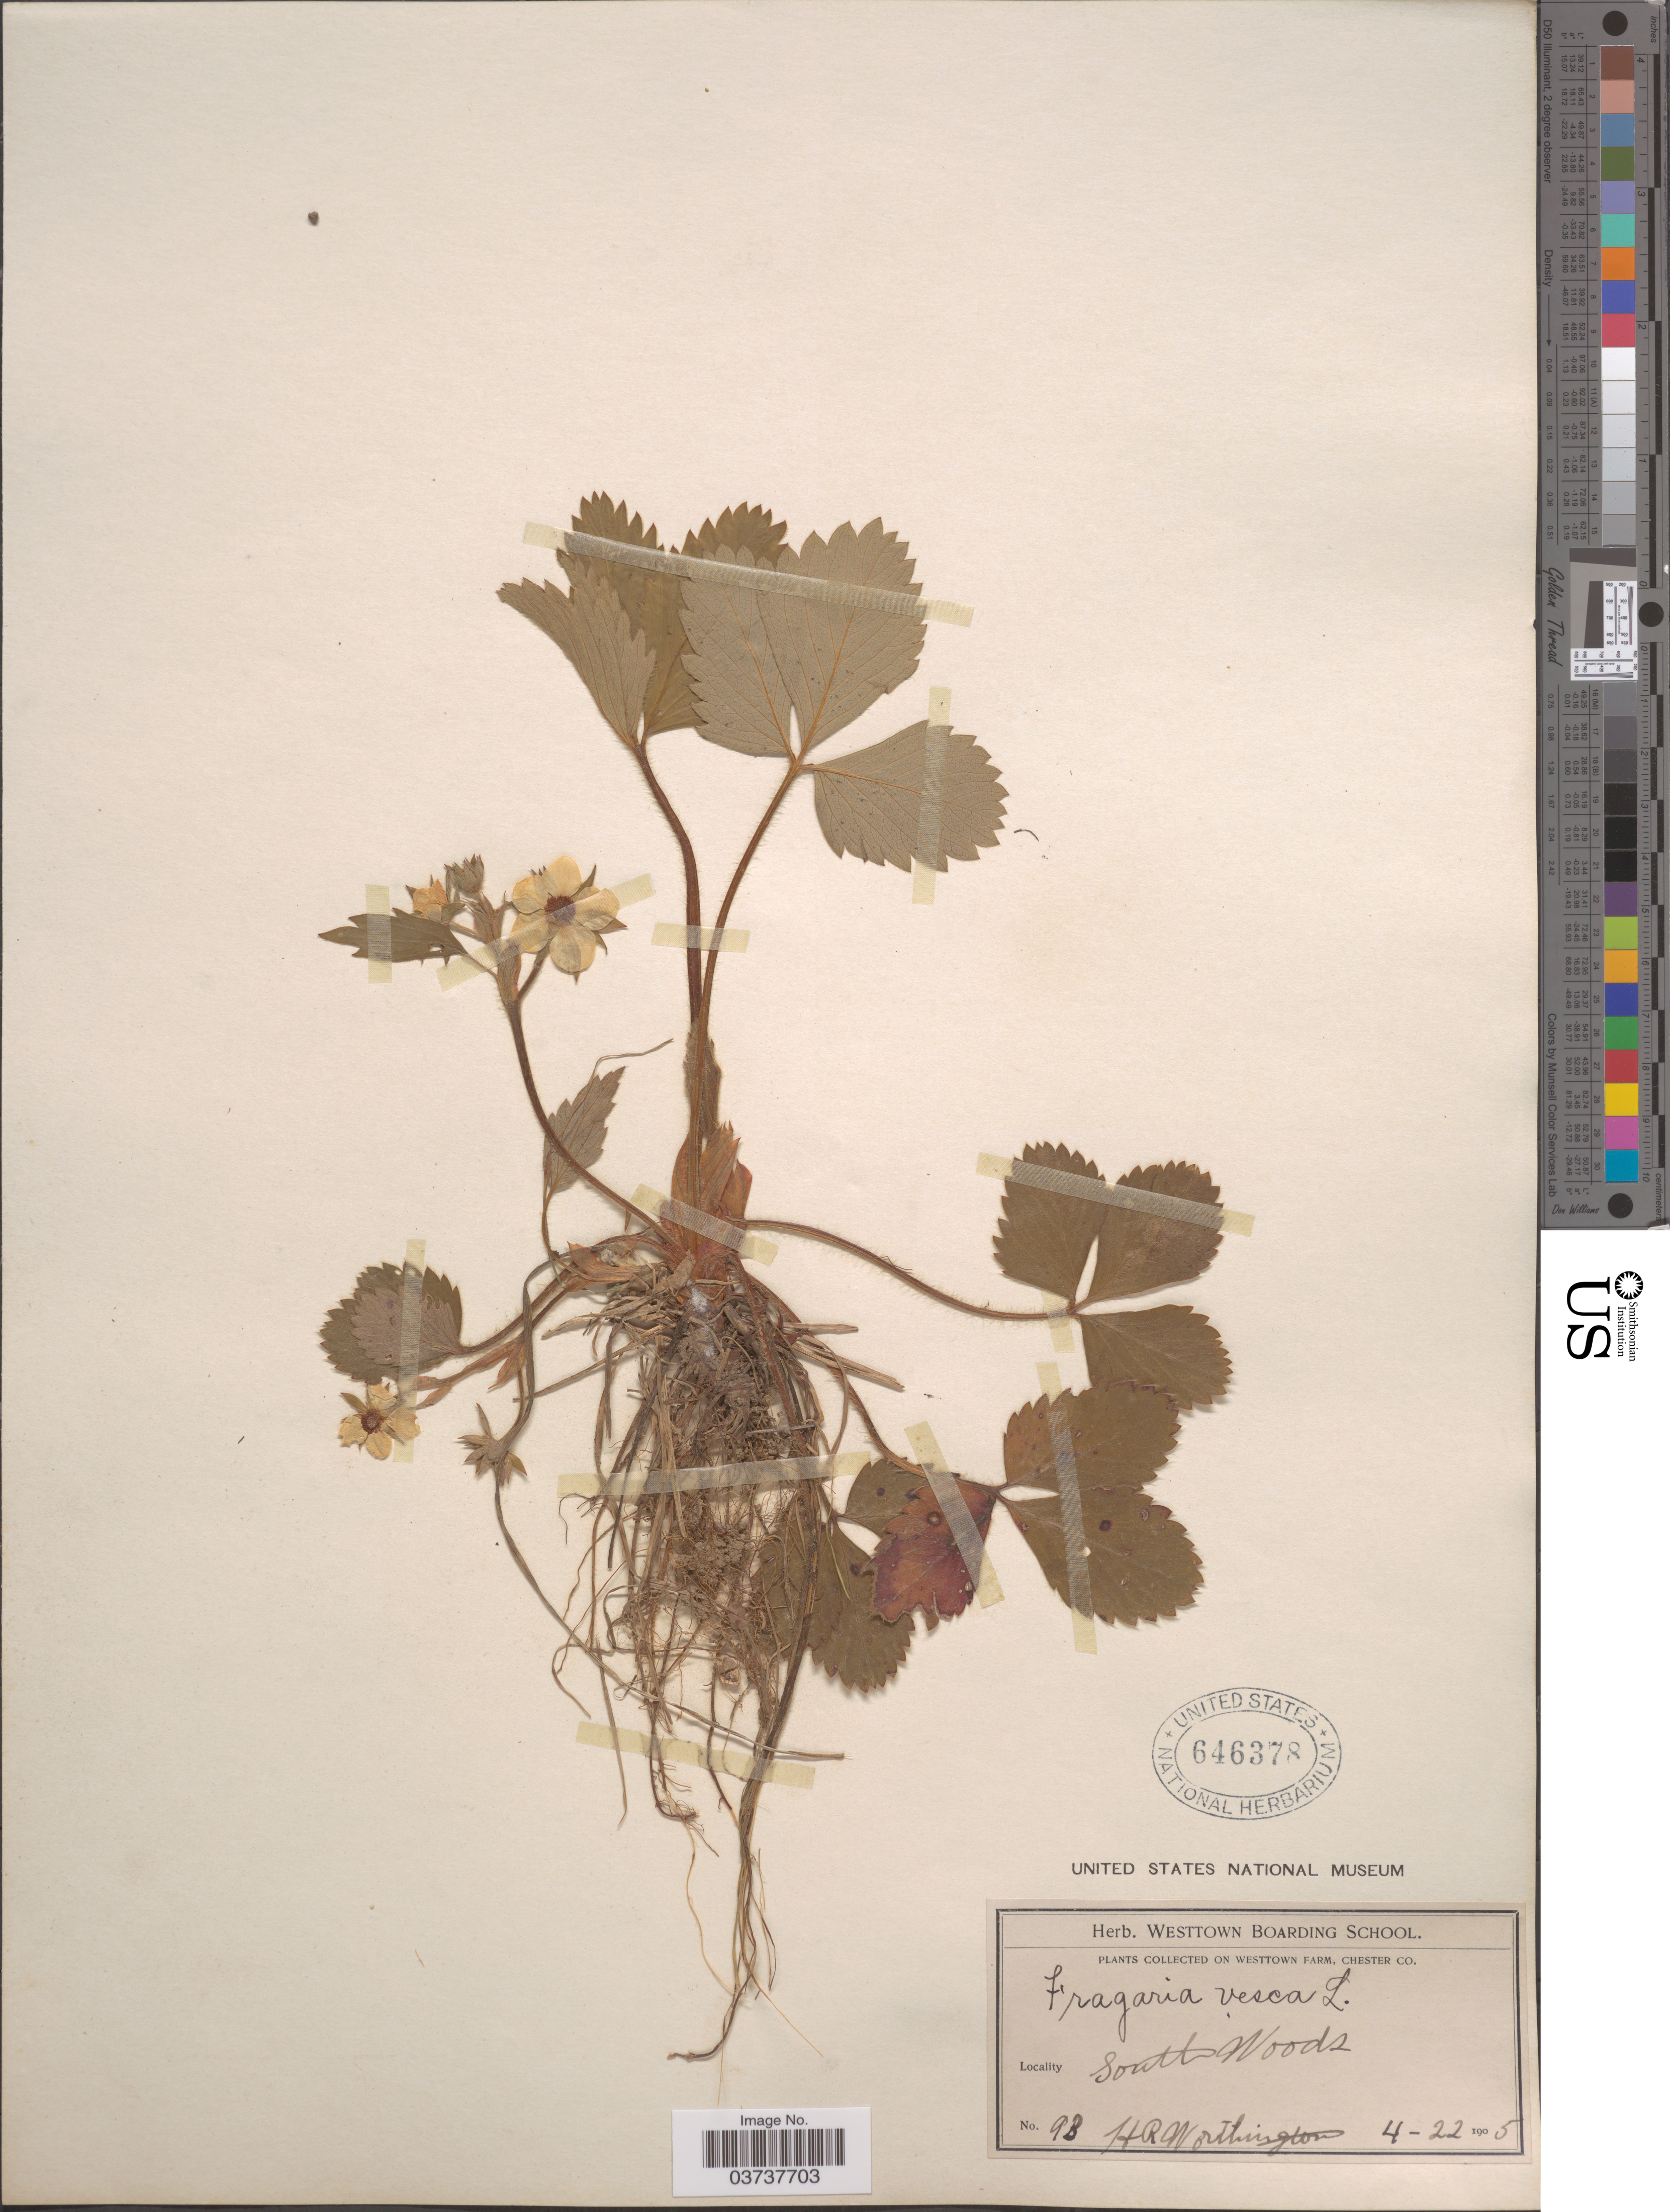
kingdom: Plantae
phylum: Tracheophyta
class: Magnoliopsida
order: Rosales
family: Rosaceae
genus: Fragaria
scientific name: Fragaria virginiana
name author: Mill.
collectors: H. Worthington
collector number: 93*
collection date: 1905-04-22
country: United States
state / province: Pennsylvania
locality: On Westtown Farm, Chester Co. South Woods.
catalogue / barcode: US 646378